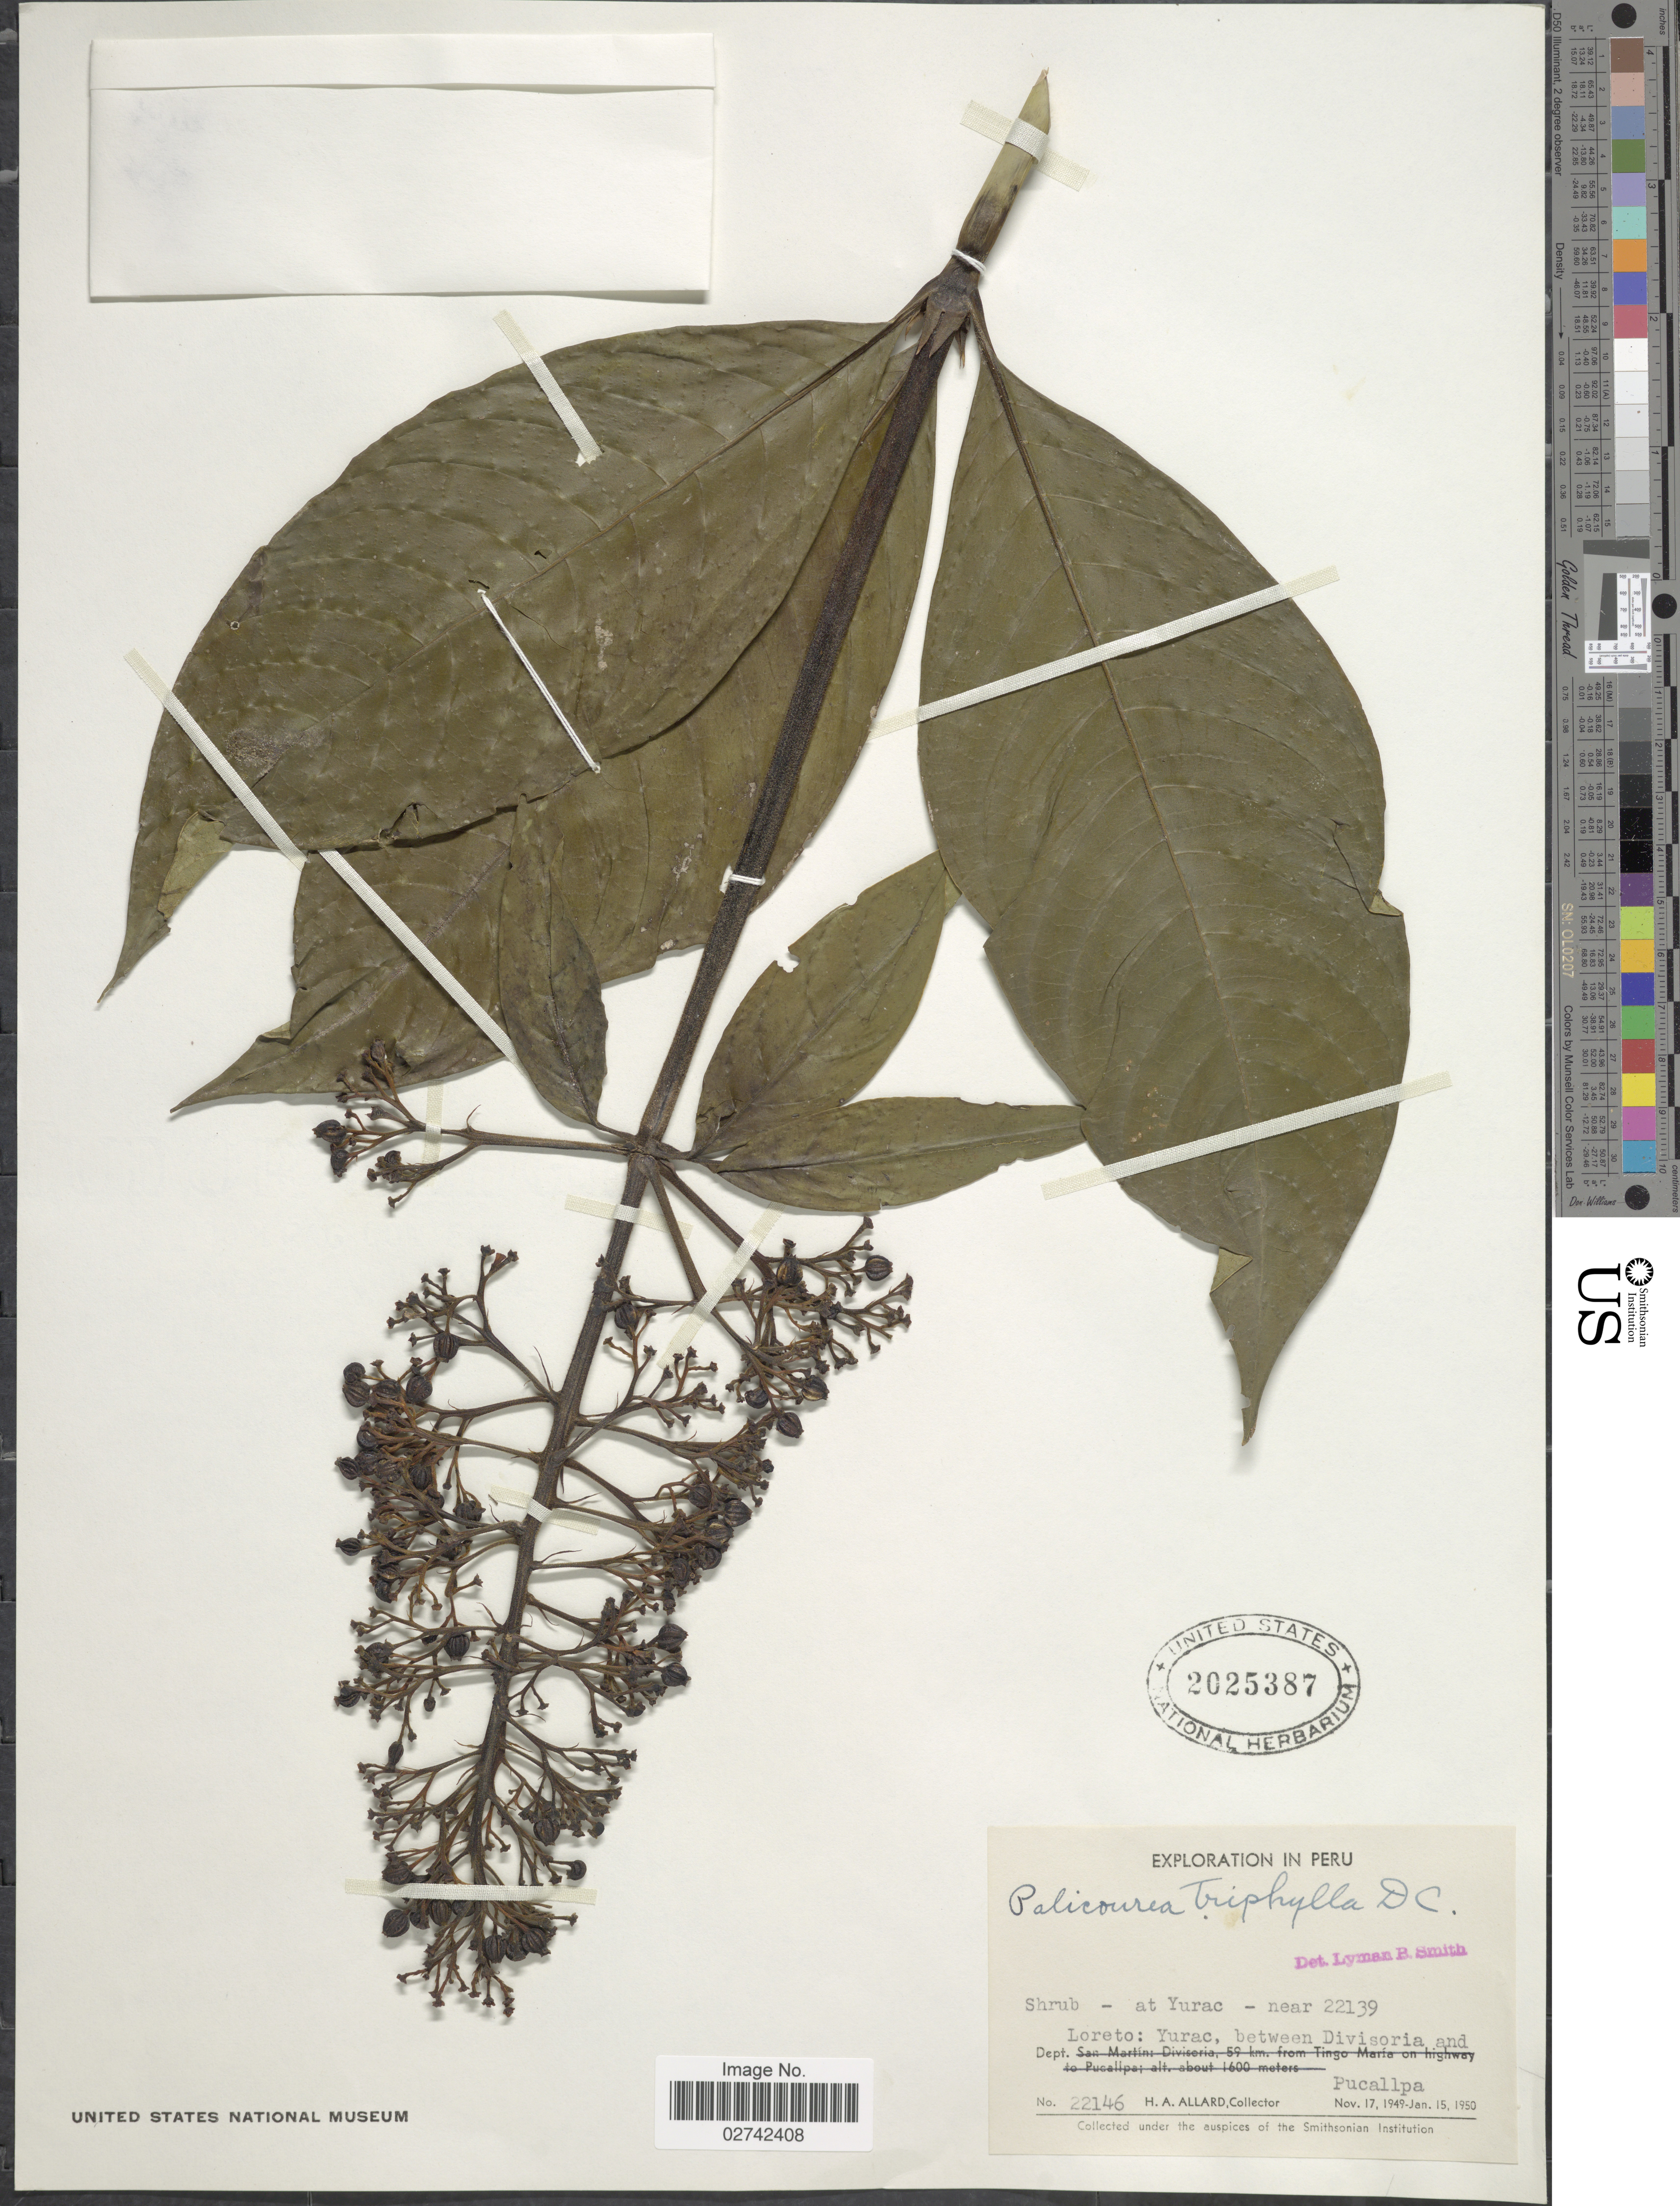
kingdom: Plantae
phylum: Tracheophyta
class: Magnoliopsida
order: Gentianales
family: Rubiaceae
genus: Palicourea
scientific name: Palicourea triphylla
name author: DC.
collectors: H. A. Allard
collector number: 22146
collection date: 1949-11-17/1950-01-15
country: Peru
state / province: Loreto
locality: At Yurac, between Divisoria and Pucallpa, near 22139.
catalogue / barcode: US 2025387